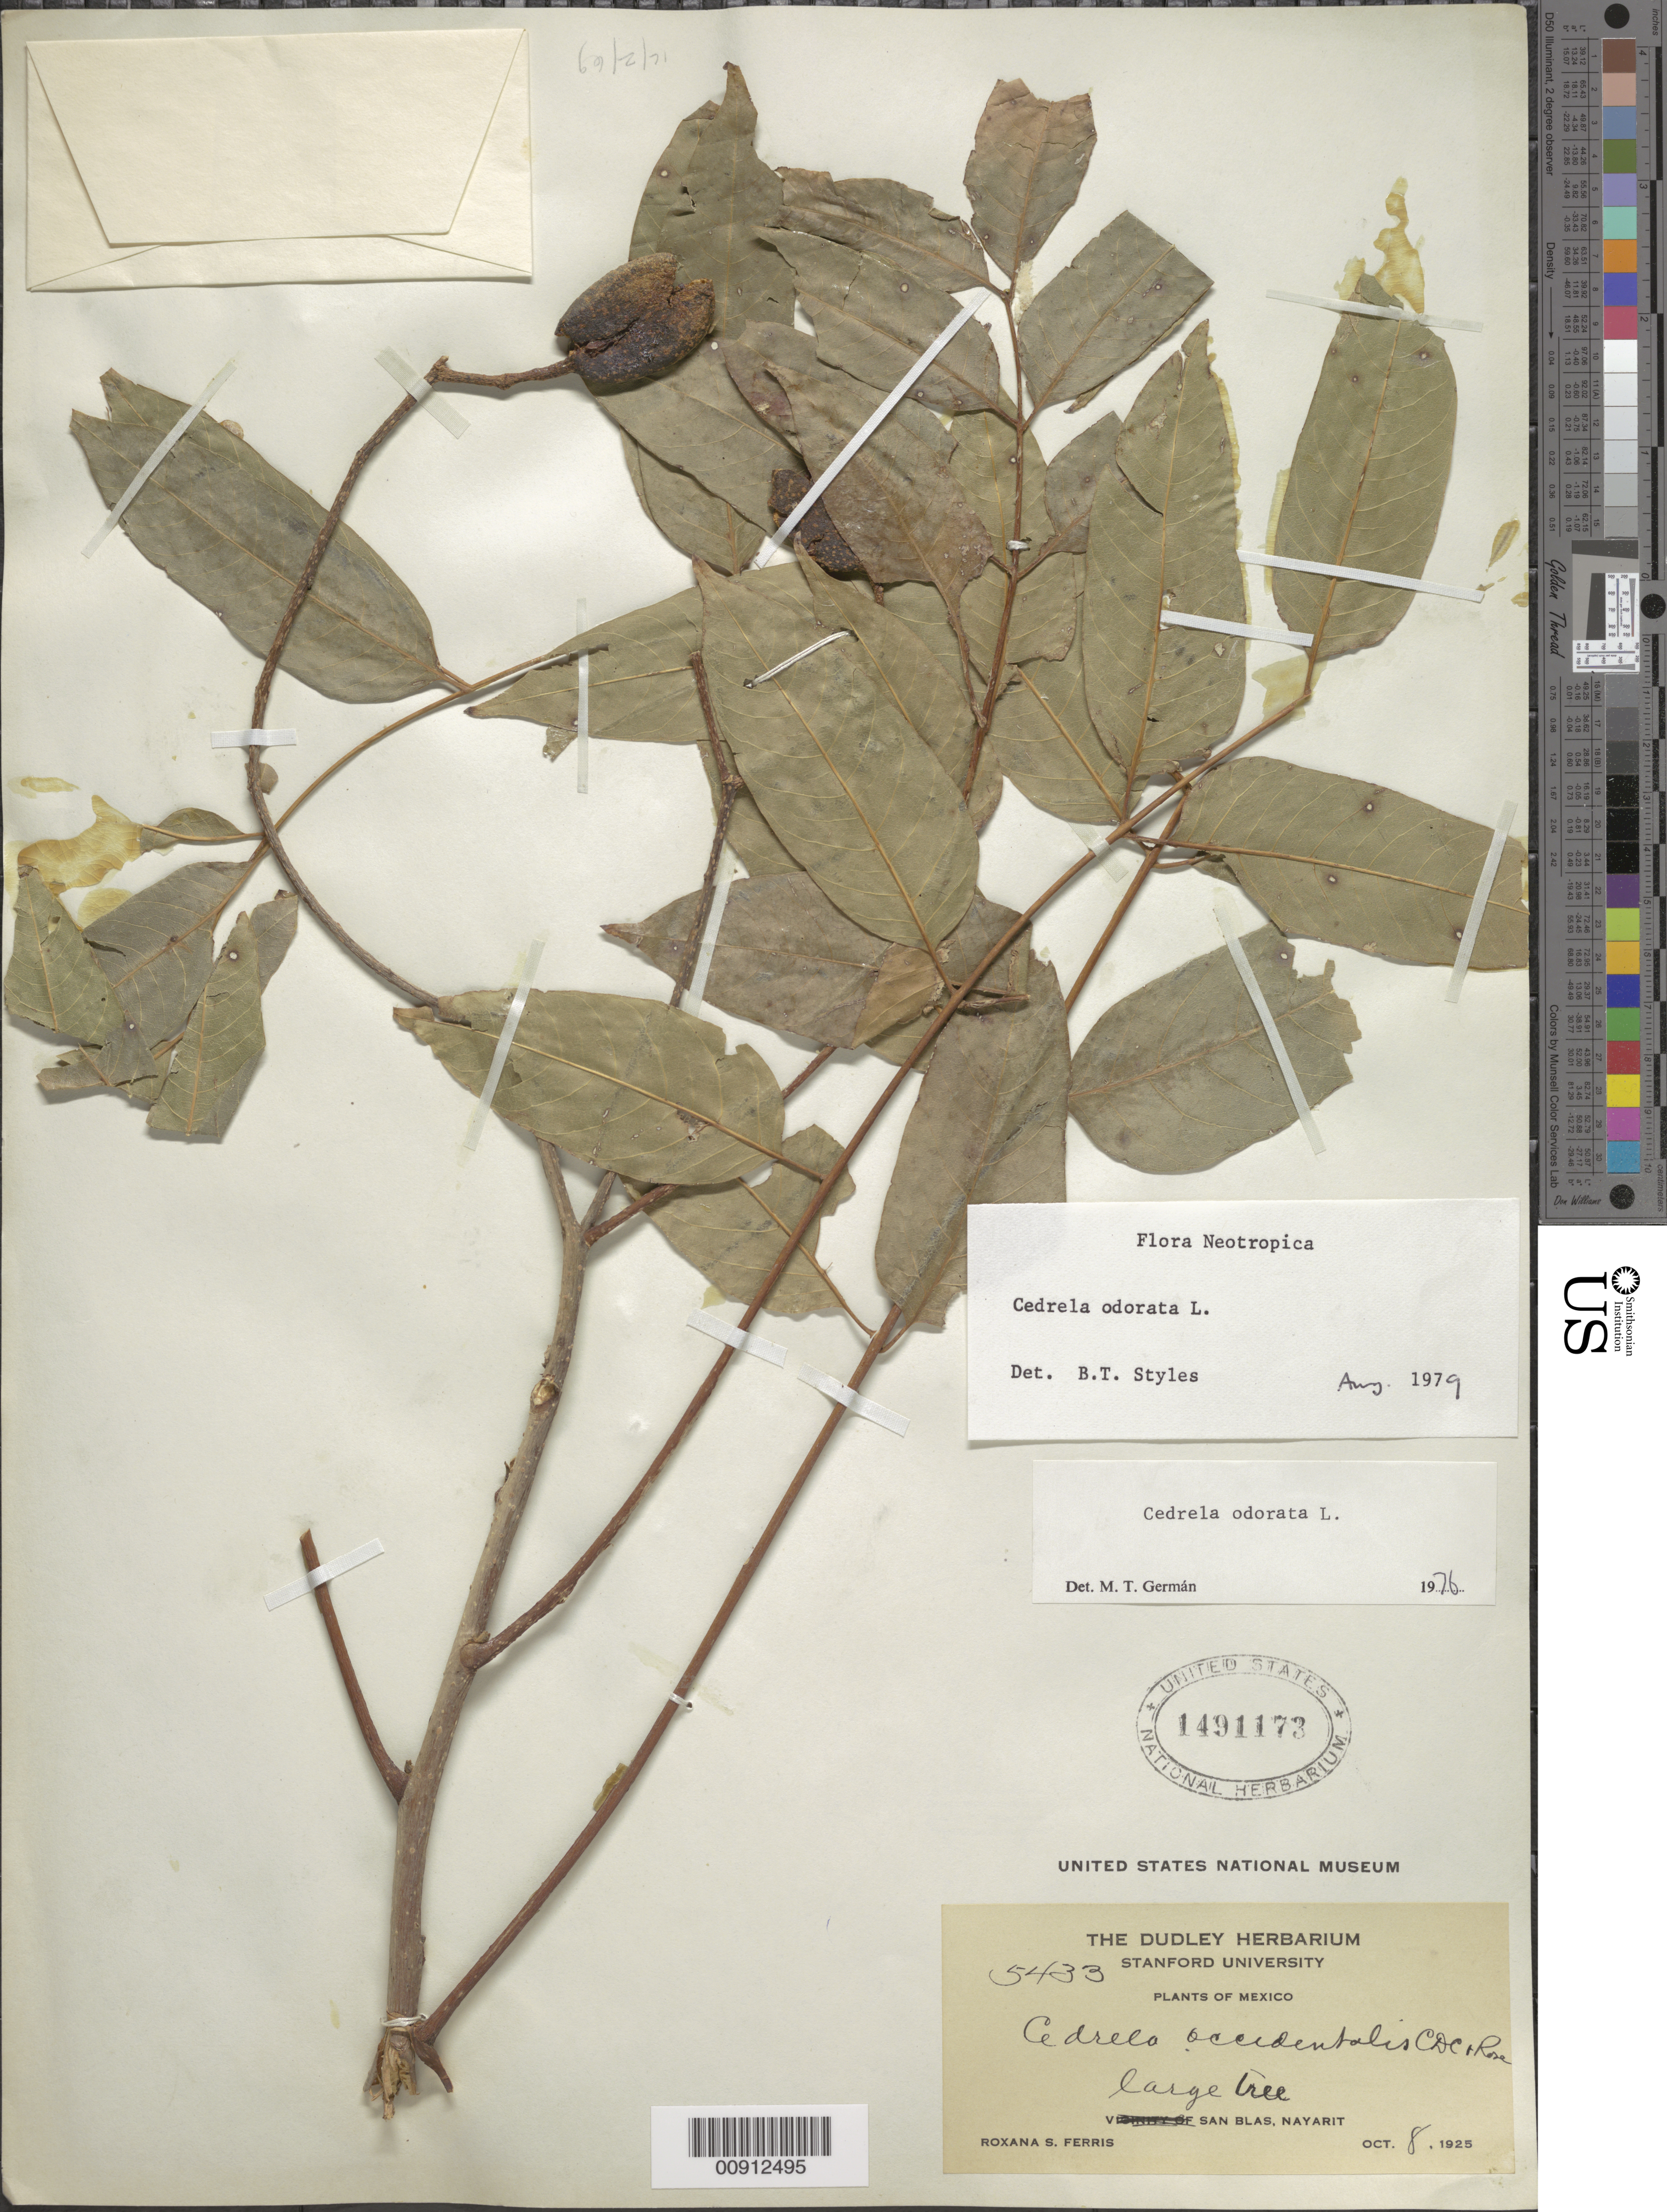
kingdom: Plantae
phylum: Tracheophyta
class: Magnoliopsida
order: Sapindales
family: Meliaceae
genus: Cedrela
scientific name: Cedrela odorata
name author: L.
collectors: R. S. Ferris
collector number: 5433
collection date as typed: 08 Oct 1925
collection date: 1925-10-08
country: Mexico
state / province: Nayarit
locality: San Blas, Nayarit.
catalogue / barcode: US 1491173